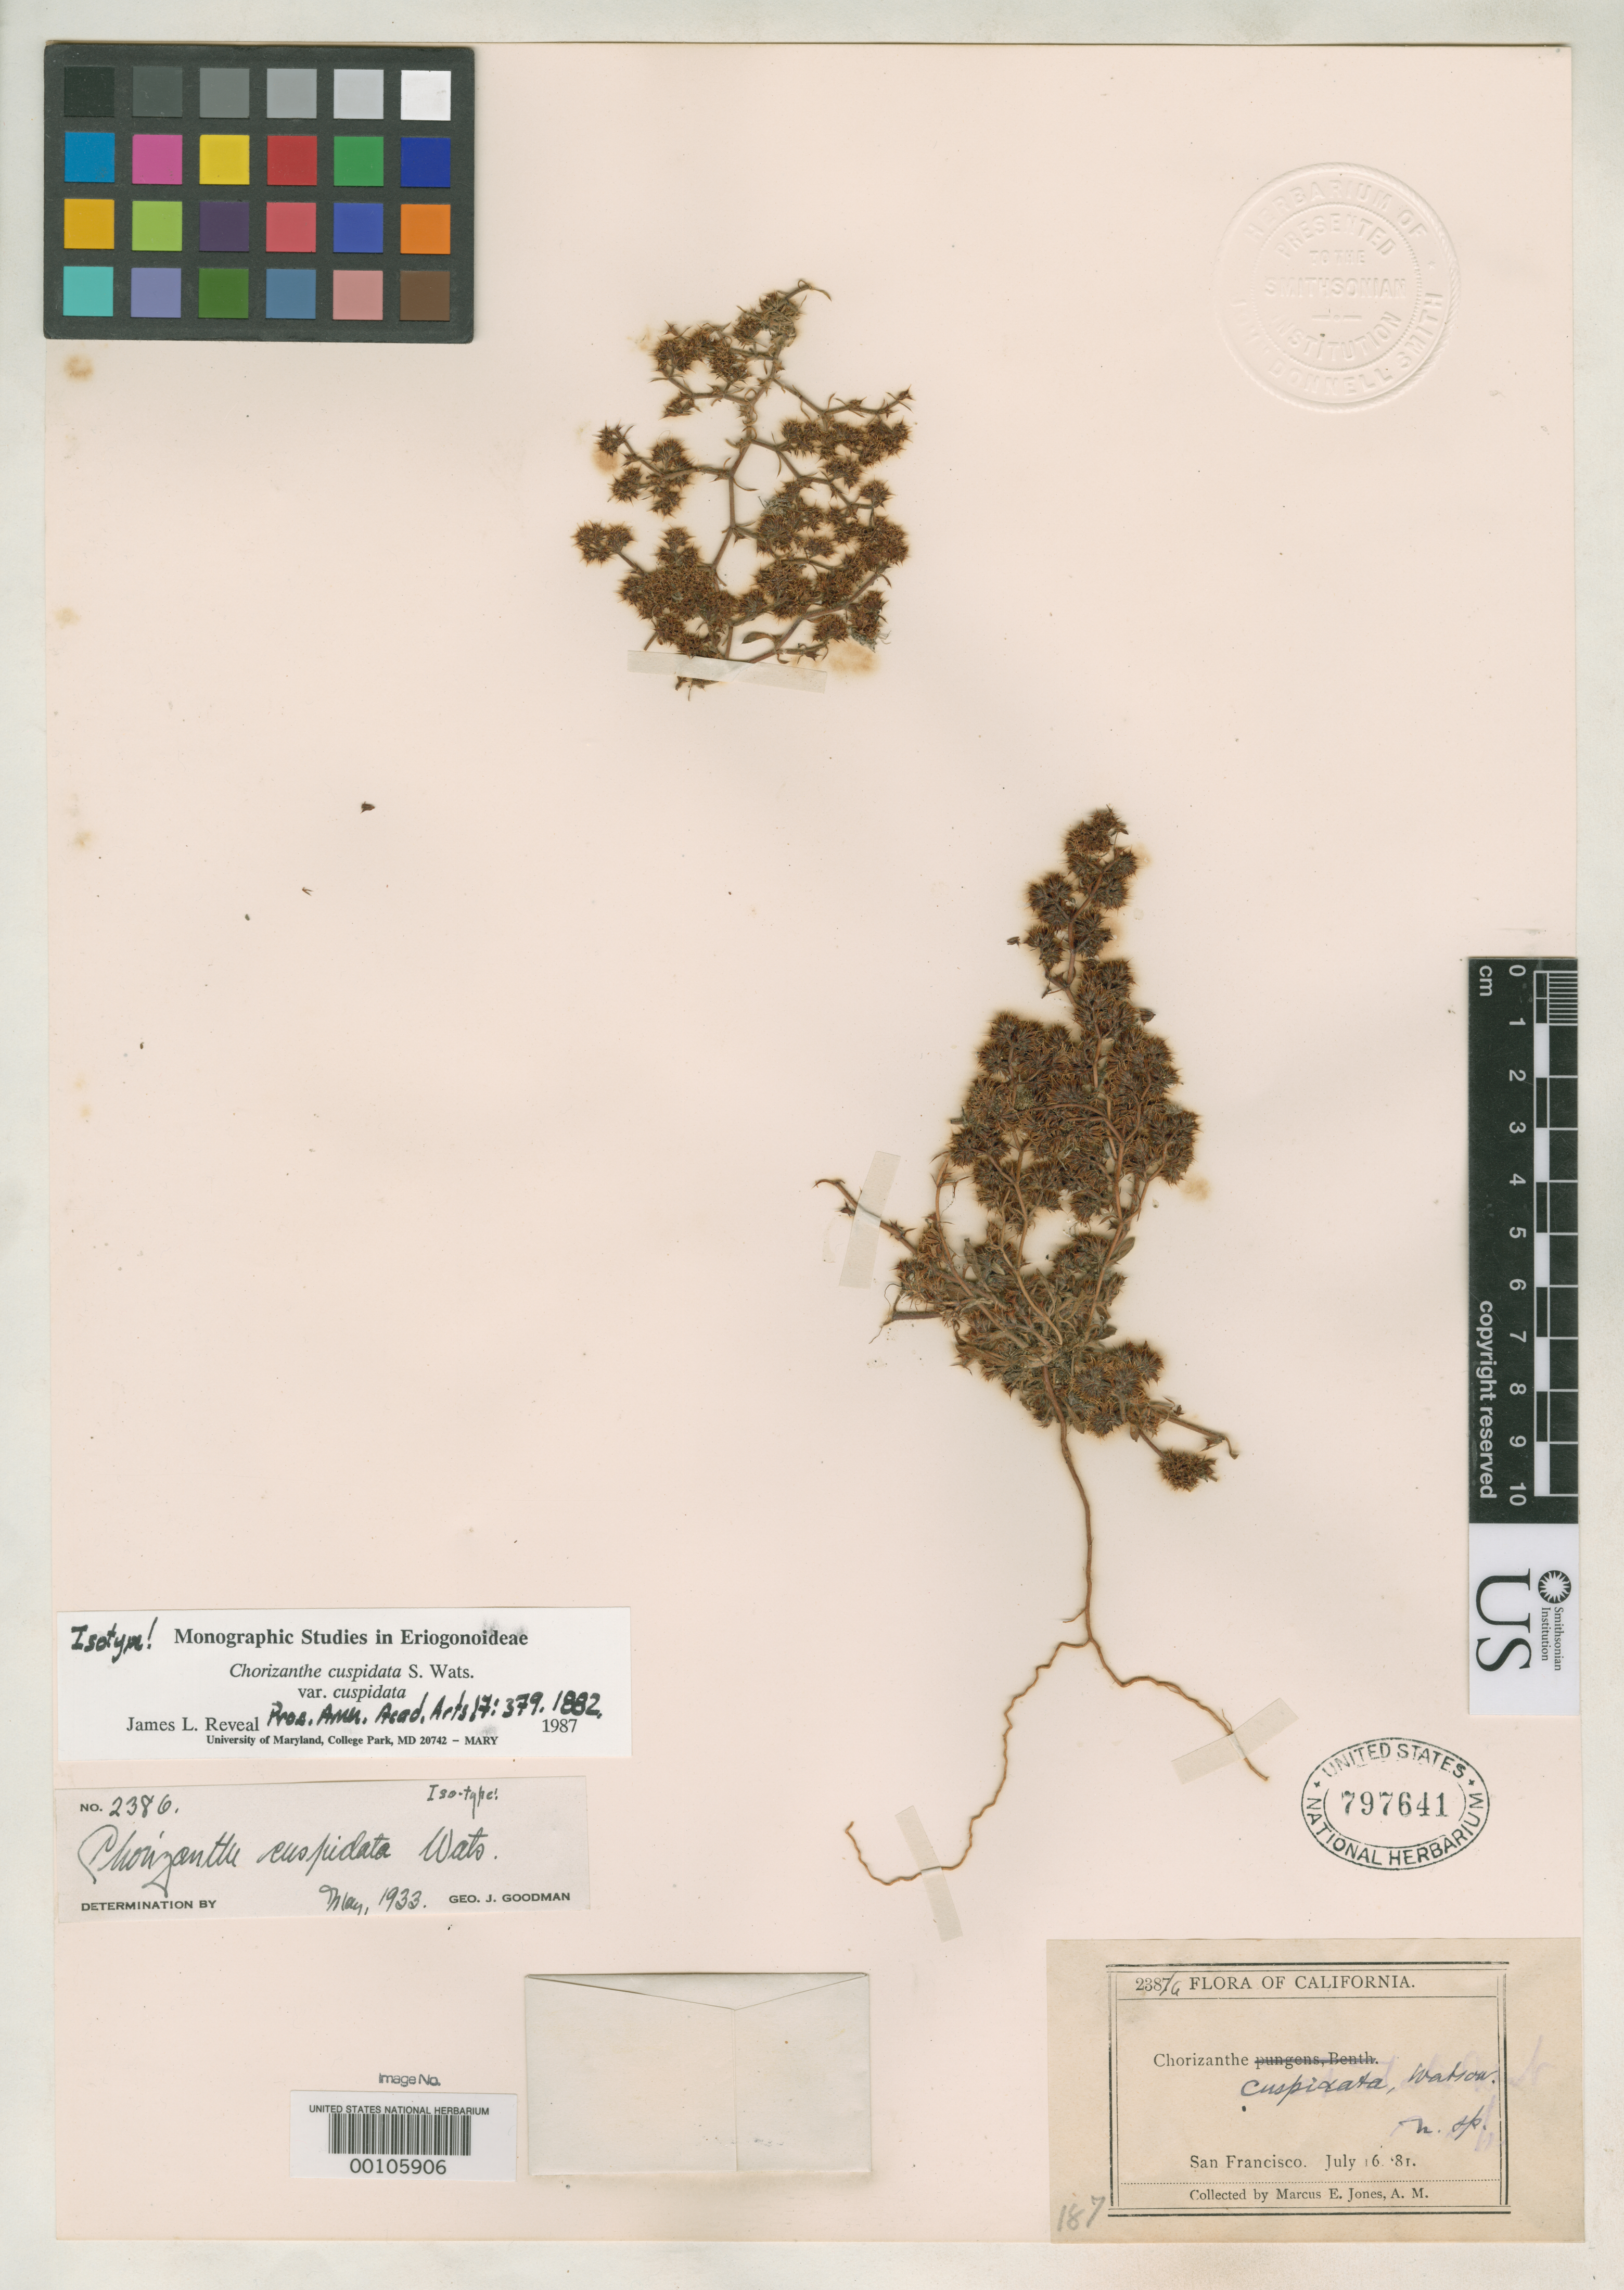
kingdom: Plantae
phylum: Tracheophyta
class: Magnoliopsida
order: Caryophyllales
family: Polygonaceae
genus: Chorizanthe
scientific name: Chorizanthe cuspidata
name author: S. Watson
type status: Isotype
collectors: M. E. Jones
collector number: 2386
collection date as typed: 16 Jul 1881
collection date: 1881-07-16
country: United States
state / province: California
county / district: San Francisco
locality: Near San Francisco.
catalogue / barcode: US 797641